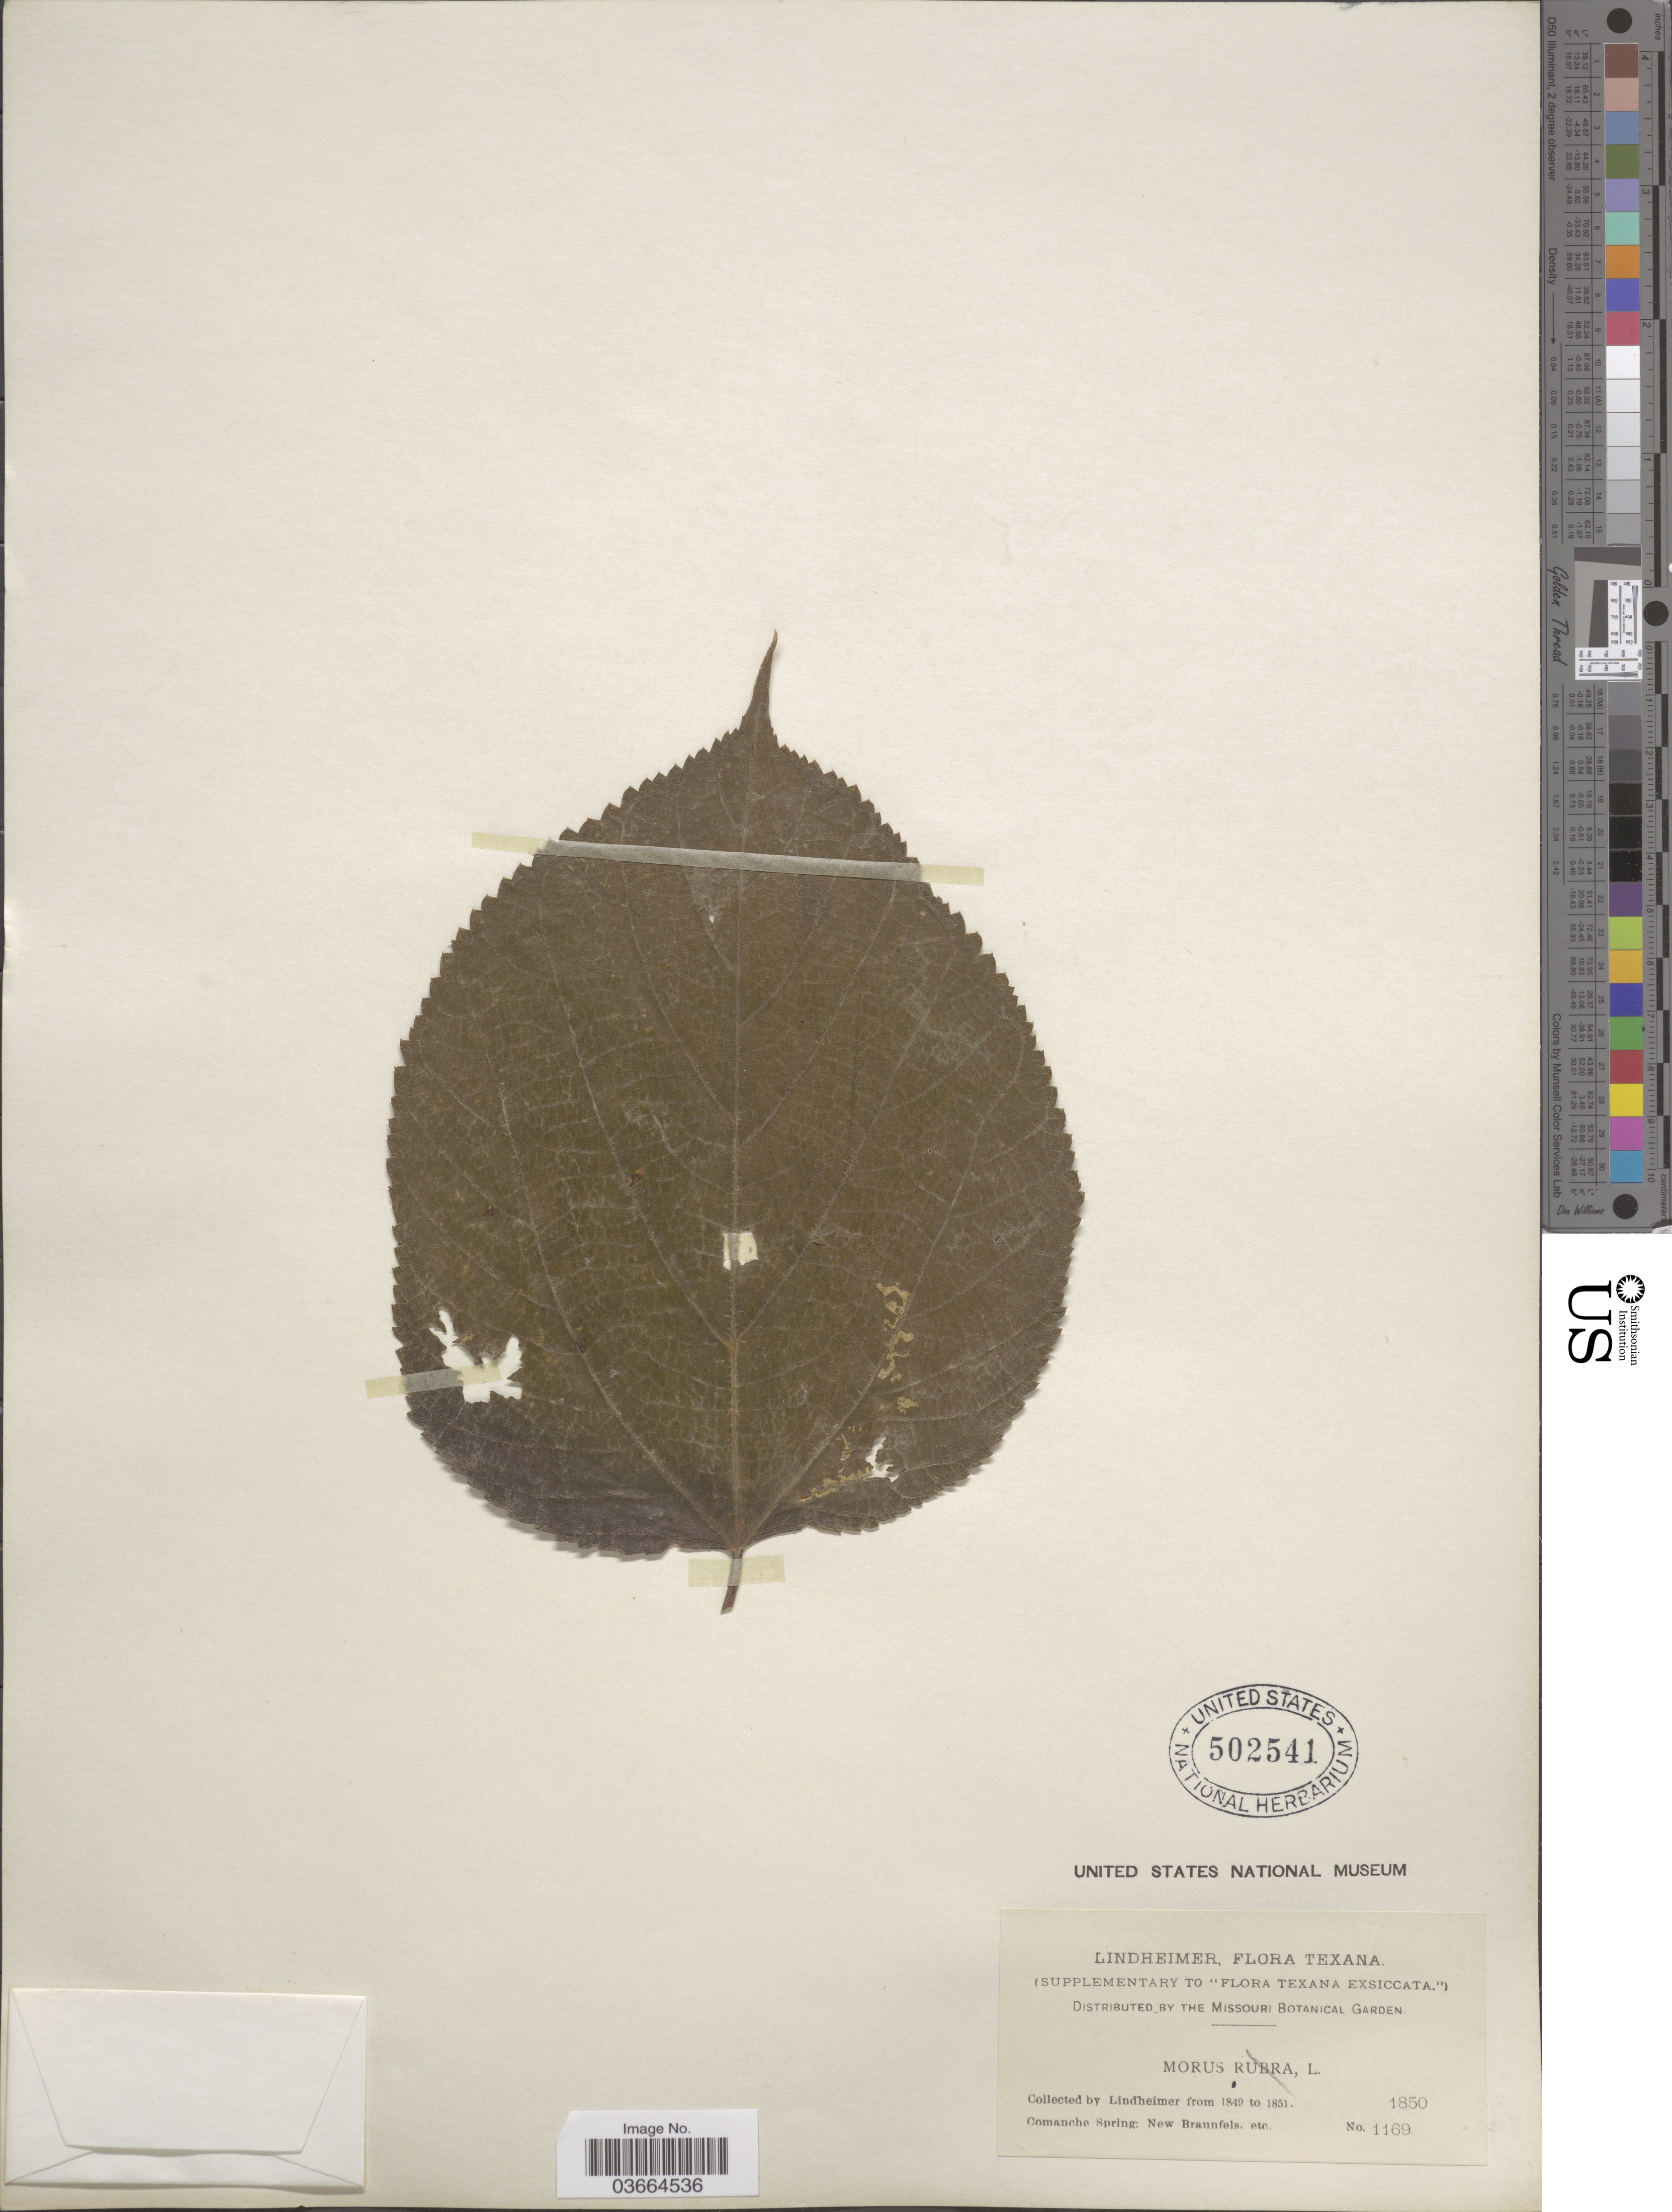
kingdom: Plantae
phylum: Tracheophyta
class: Magnoliopsida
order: Rosales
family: Moraceae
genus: Morus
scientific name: Morus microphylla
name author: Buckley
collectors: -. Lindheimer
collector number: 1169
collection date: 1850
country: United States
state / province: Texas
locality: Comanche Spring: New Braunfels, etc.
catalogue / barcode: US 502541